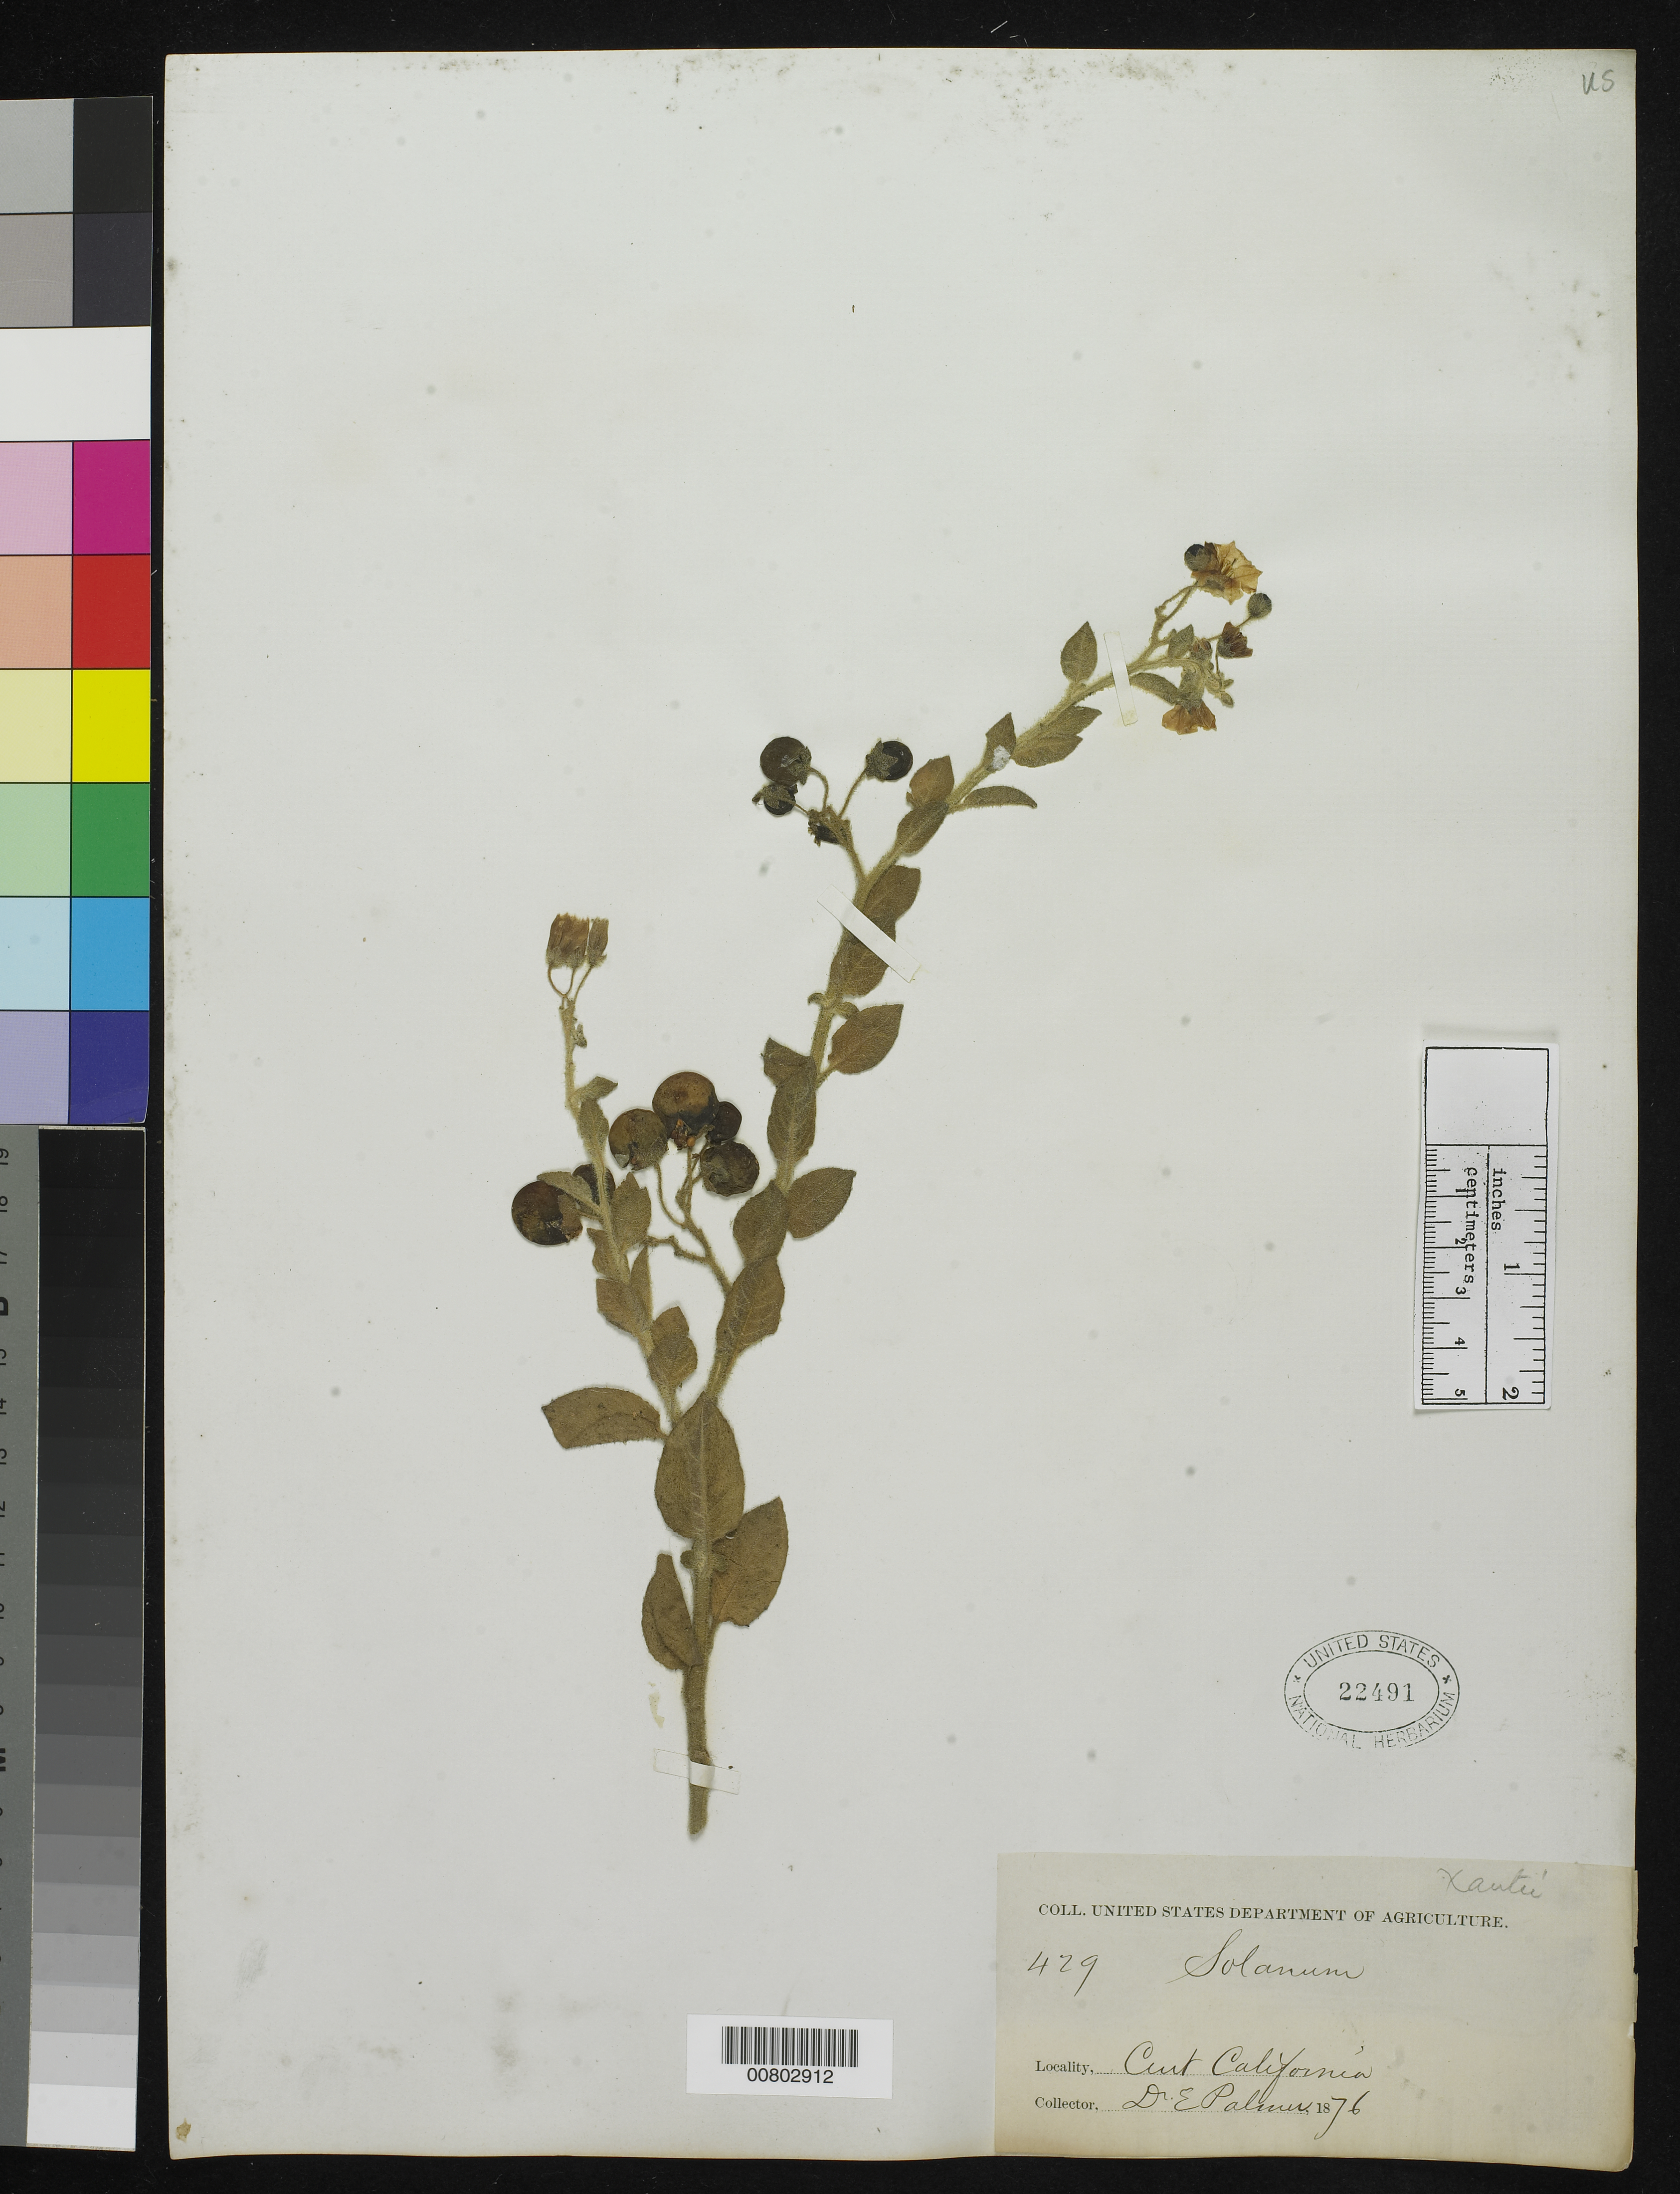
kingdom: Plantae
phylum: Tracheophyta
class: Magnoliopsida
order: Solanales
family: Solanaceae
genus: Solanum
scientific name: Solanum xanti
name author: A. Gray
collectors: E. Palmer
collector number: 429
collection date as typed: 1876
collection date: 1876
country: United States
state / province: California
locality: Cent. California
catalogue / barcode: US 22491